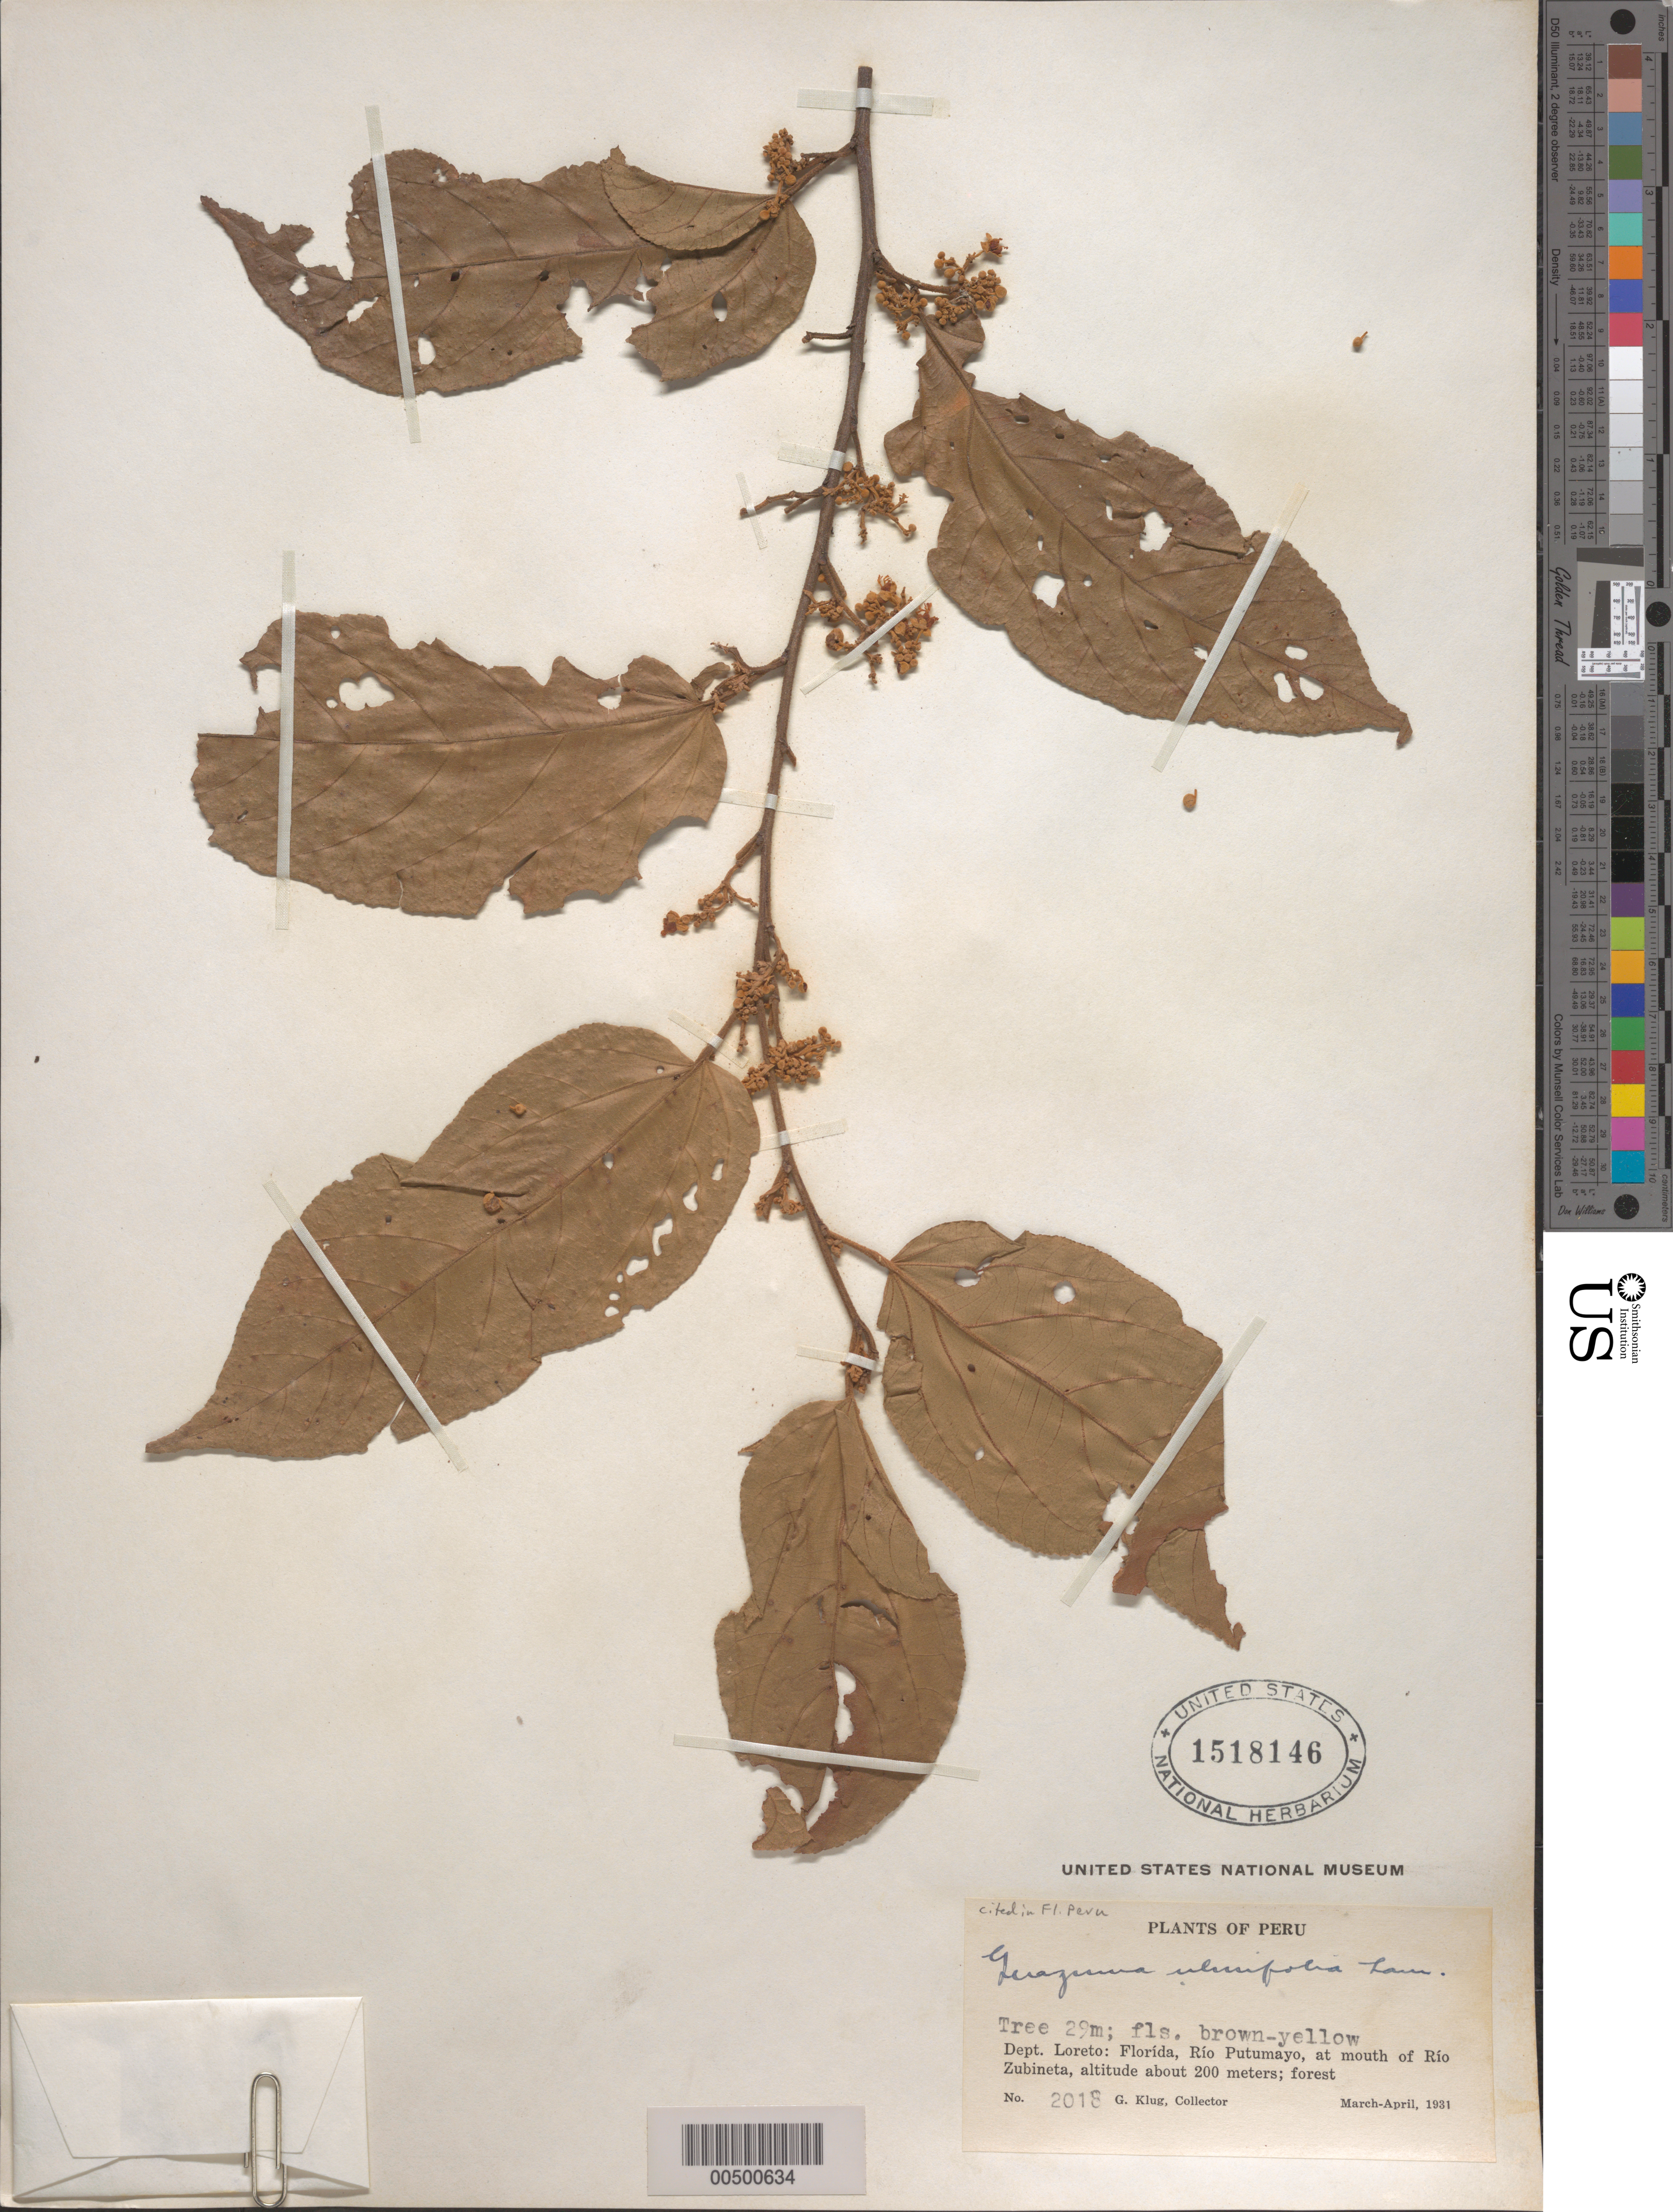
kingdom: Plantae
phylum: Tracheophyta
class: Magnoliopsida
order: Malvales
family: Malvaceae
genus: Guazuma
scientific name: Guazuma ulmifolia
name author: Lam.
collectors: G. Klug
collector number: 2018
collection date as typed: Mar 1931 to -- Apr 1931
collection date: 1931-03/1931-04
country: Peru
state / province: Loreto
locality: Florída, Río Putumayo, at mouth of Río Zubineta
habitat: forest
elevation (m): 200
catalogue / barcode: US 1518146